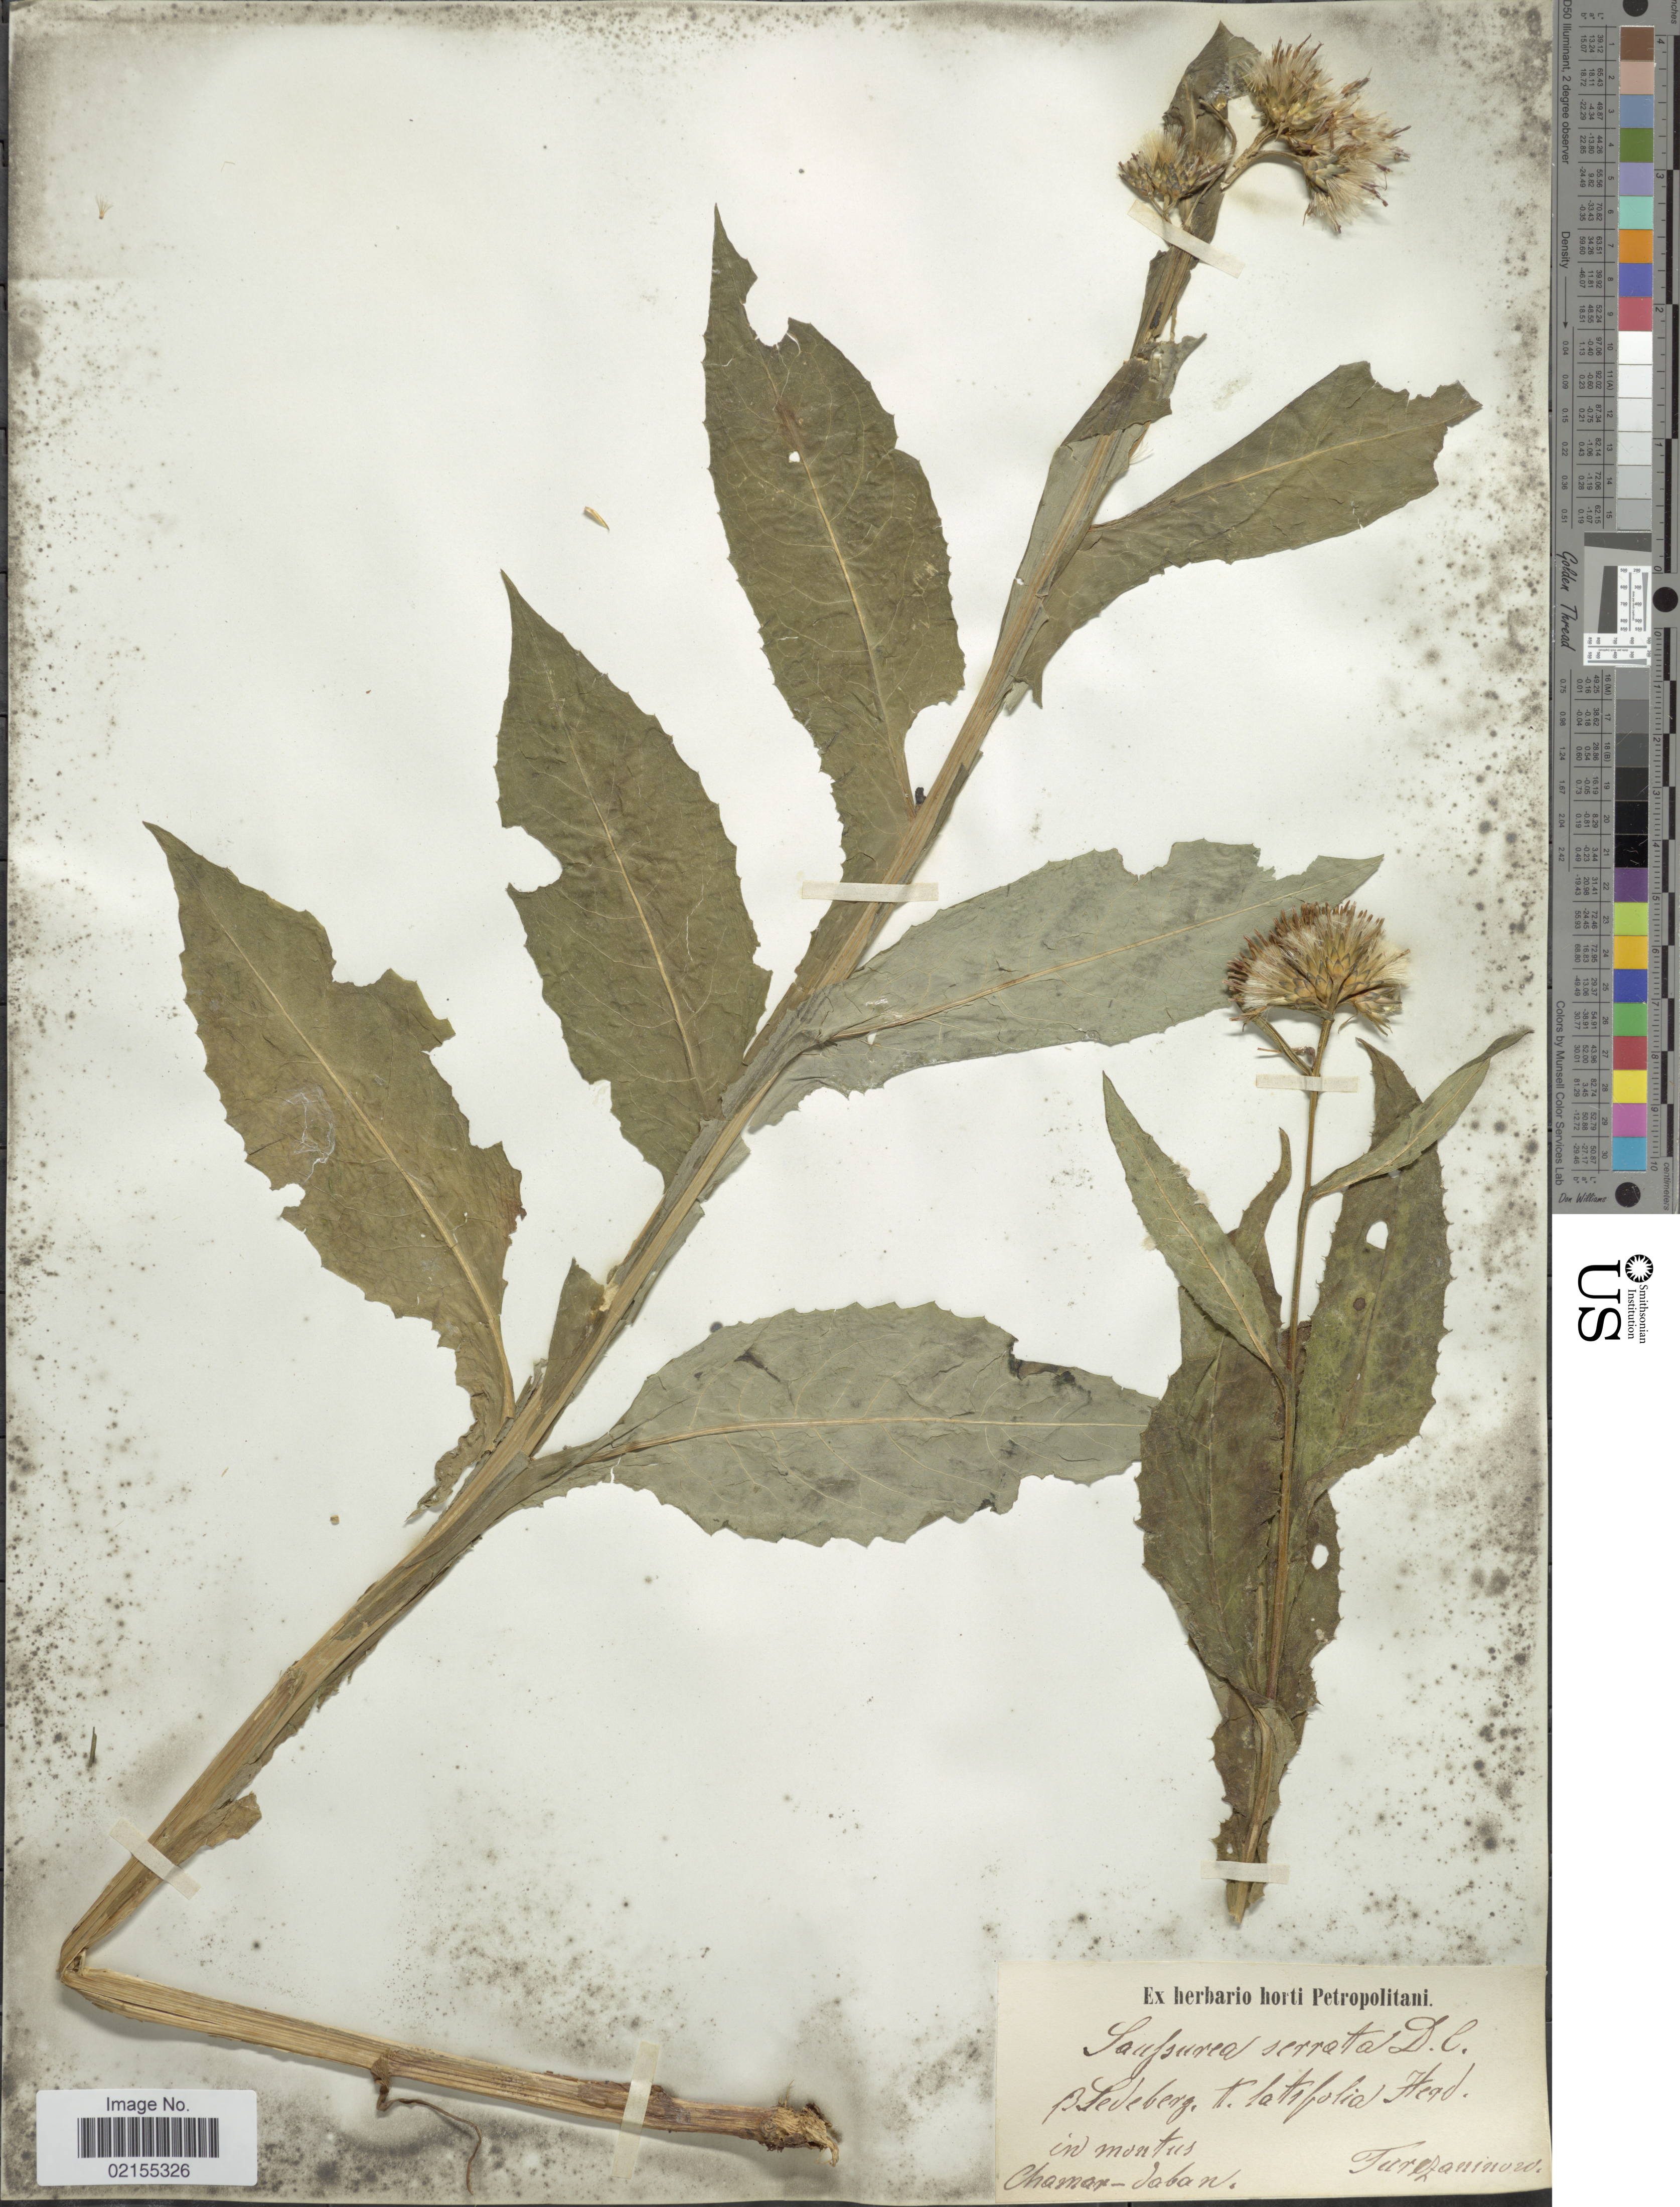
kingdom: Plantae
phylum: Tracheophyta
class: Magnoliopsida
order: Asterales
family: Asteraceae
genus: Saussurea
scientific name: Saussurea parviflora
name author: (Poir.) DC.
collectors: N. Turczaninow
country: Russian Federation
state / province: Buryatia / Irkutsk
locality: In montes Chamar-Daban (Hamar-Daban)